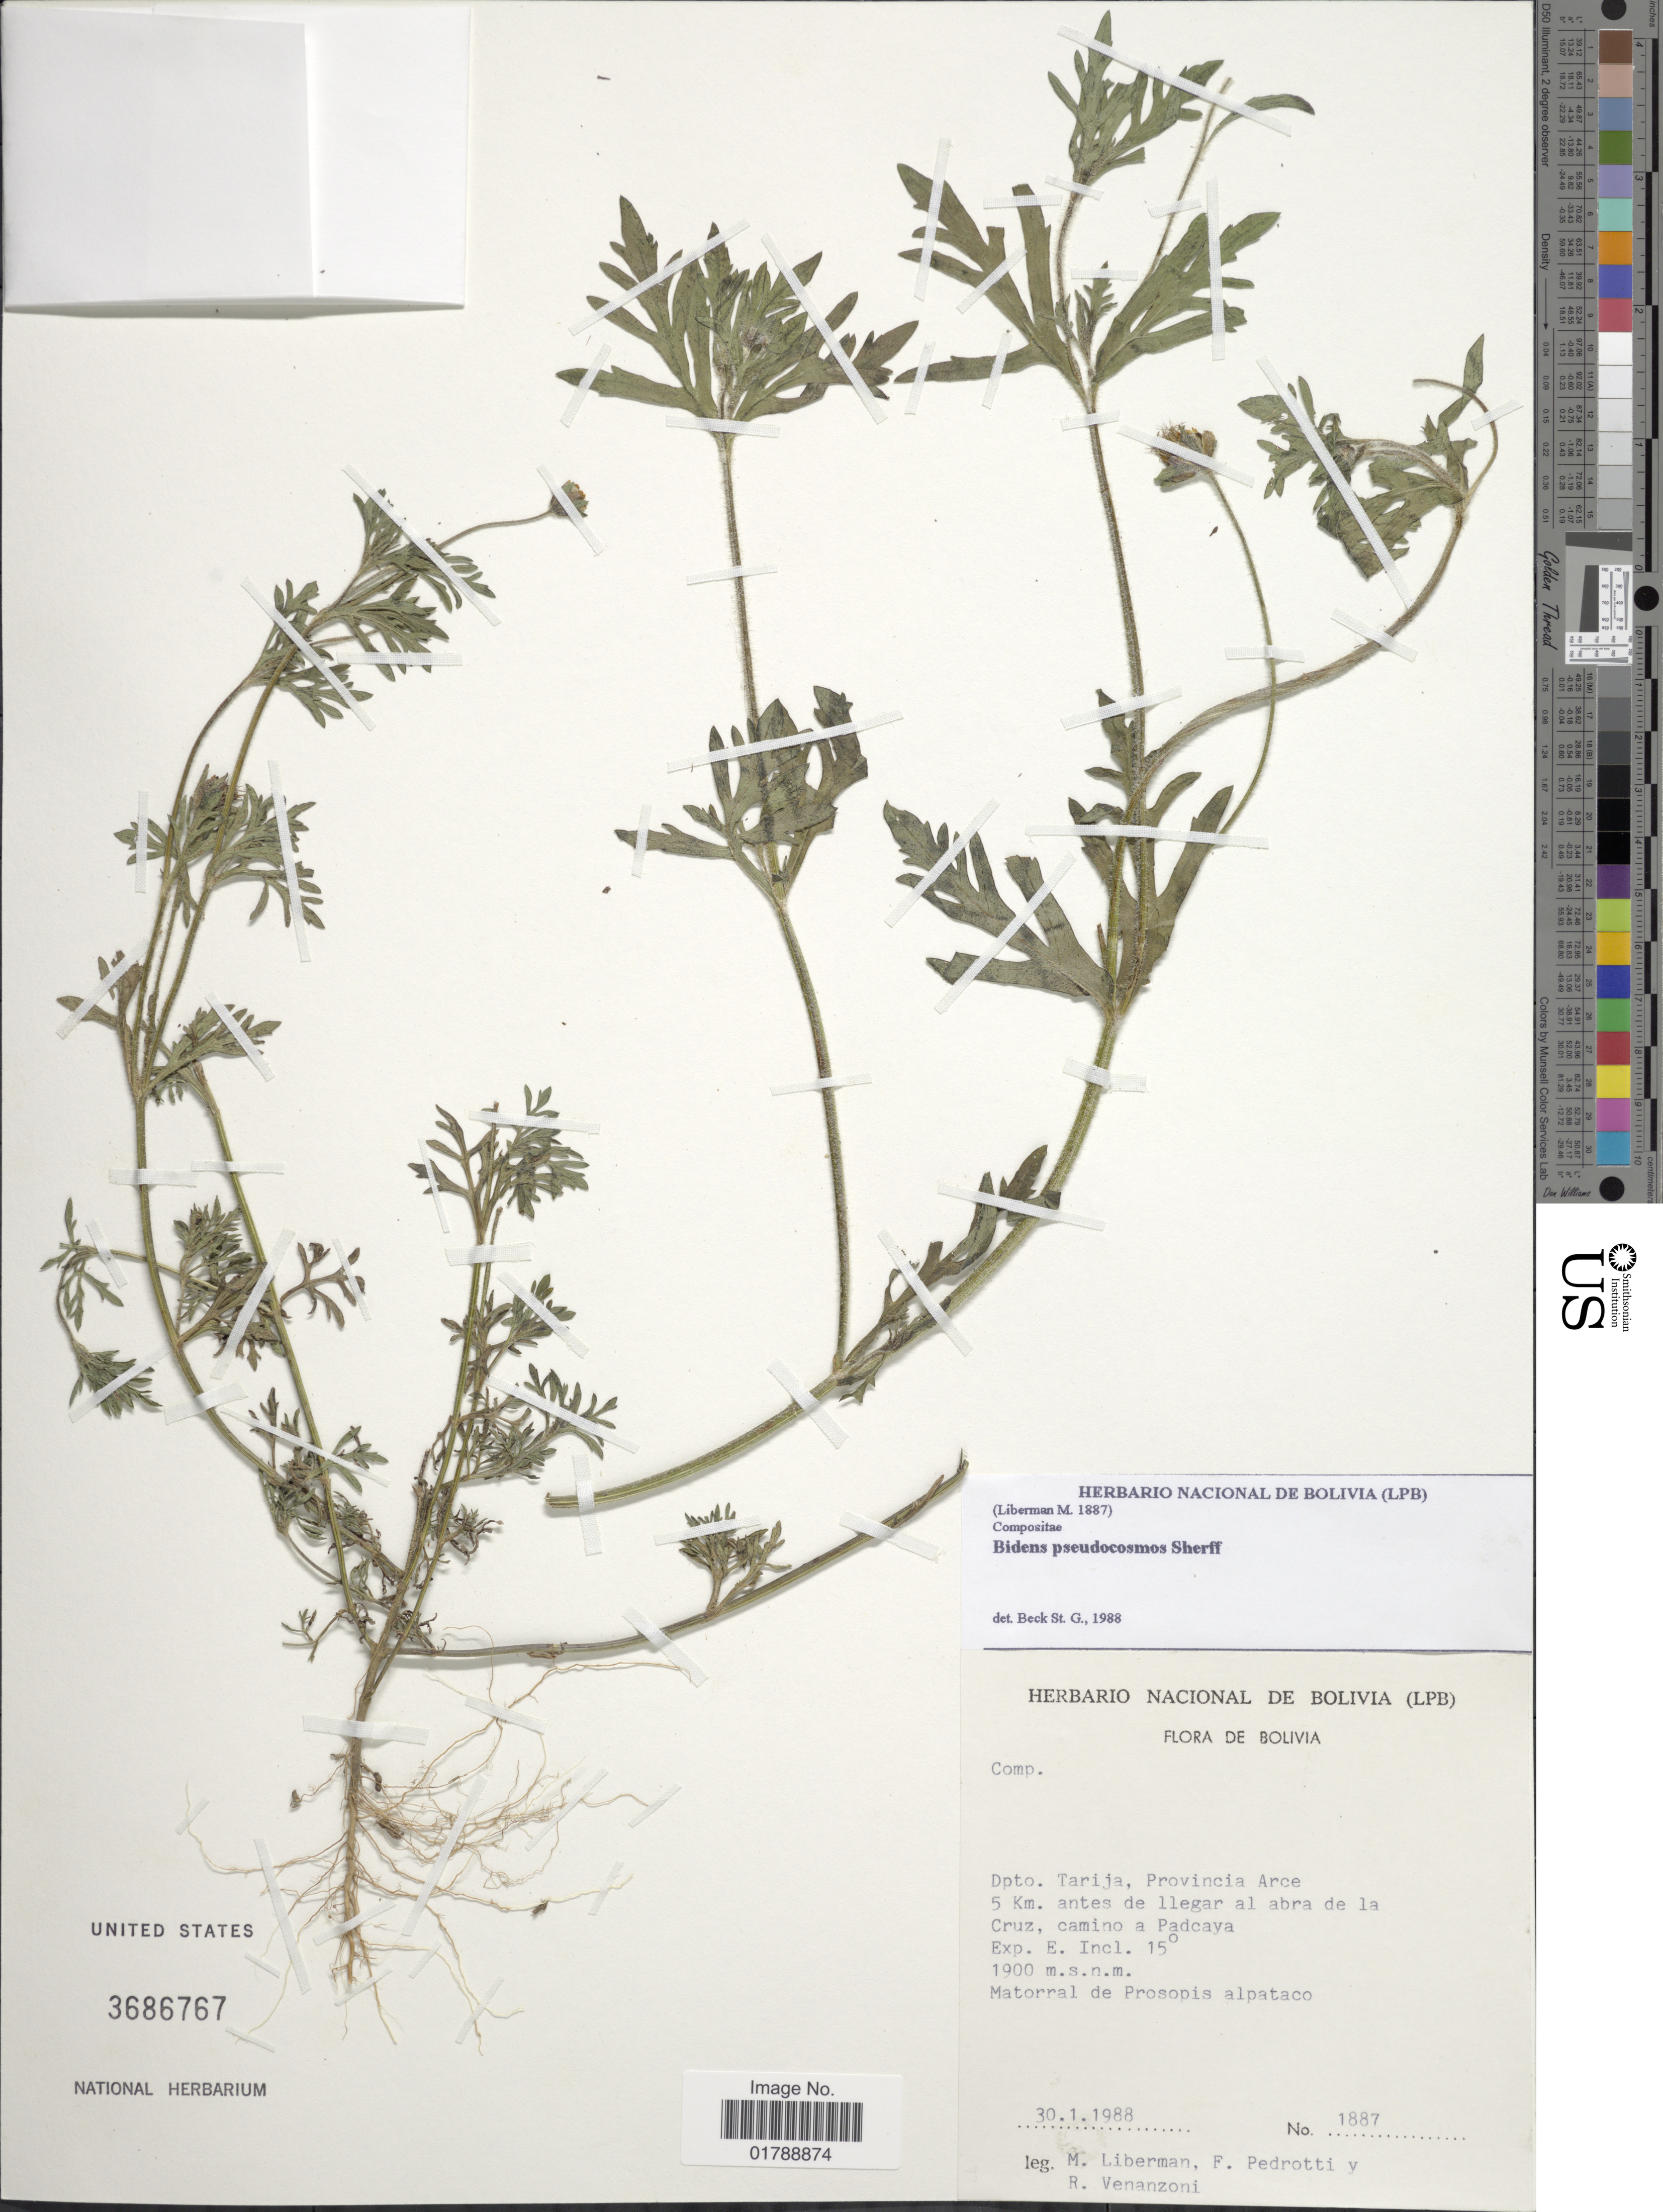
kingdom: Plantae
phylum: Tracheophyta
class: Magnoliopsida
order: Asterales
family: Asteraceae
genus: Bidens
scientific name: Bidens pseudocosmos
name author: Sherff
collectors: M. Liberman, F. Pedrotti & R. Venanzoni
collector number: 1887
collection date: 1988-01-30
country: Bolivia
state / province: Tarija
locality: Provincia Arce 5 Km. antes de llegar al abra de la Cruz, camino a Padcaya Exp. E. Incl. 15°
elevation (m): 1900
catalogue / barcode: US 3686767